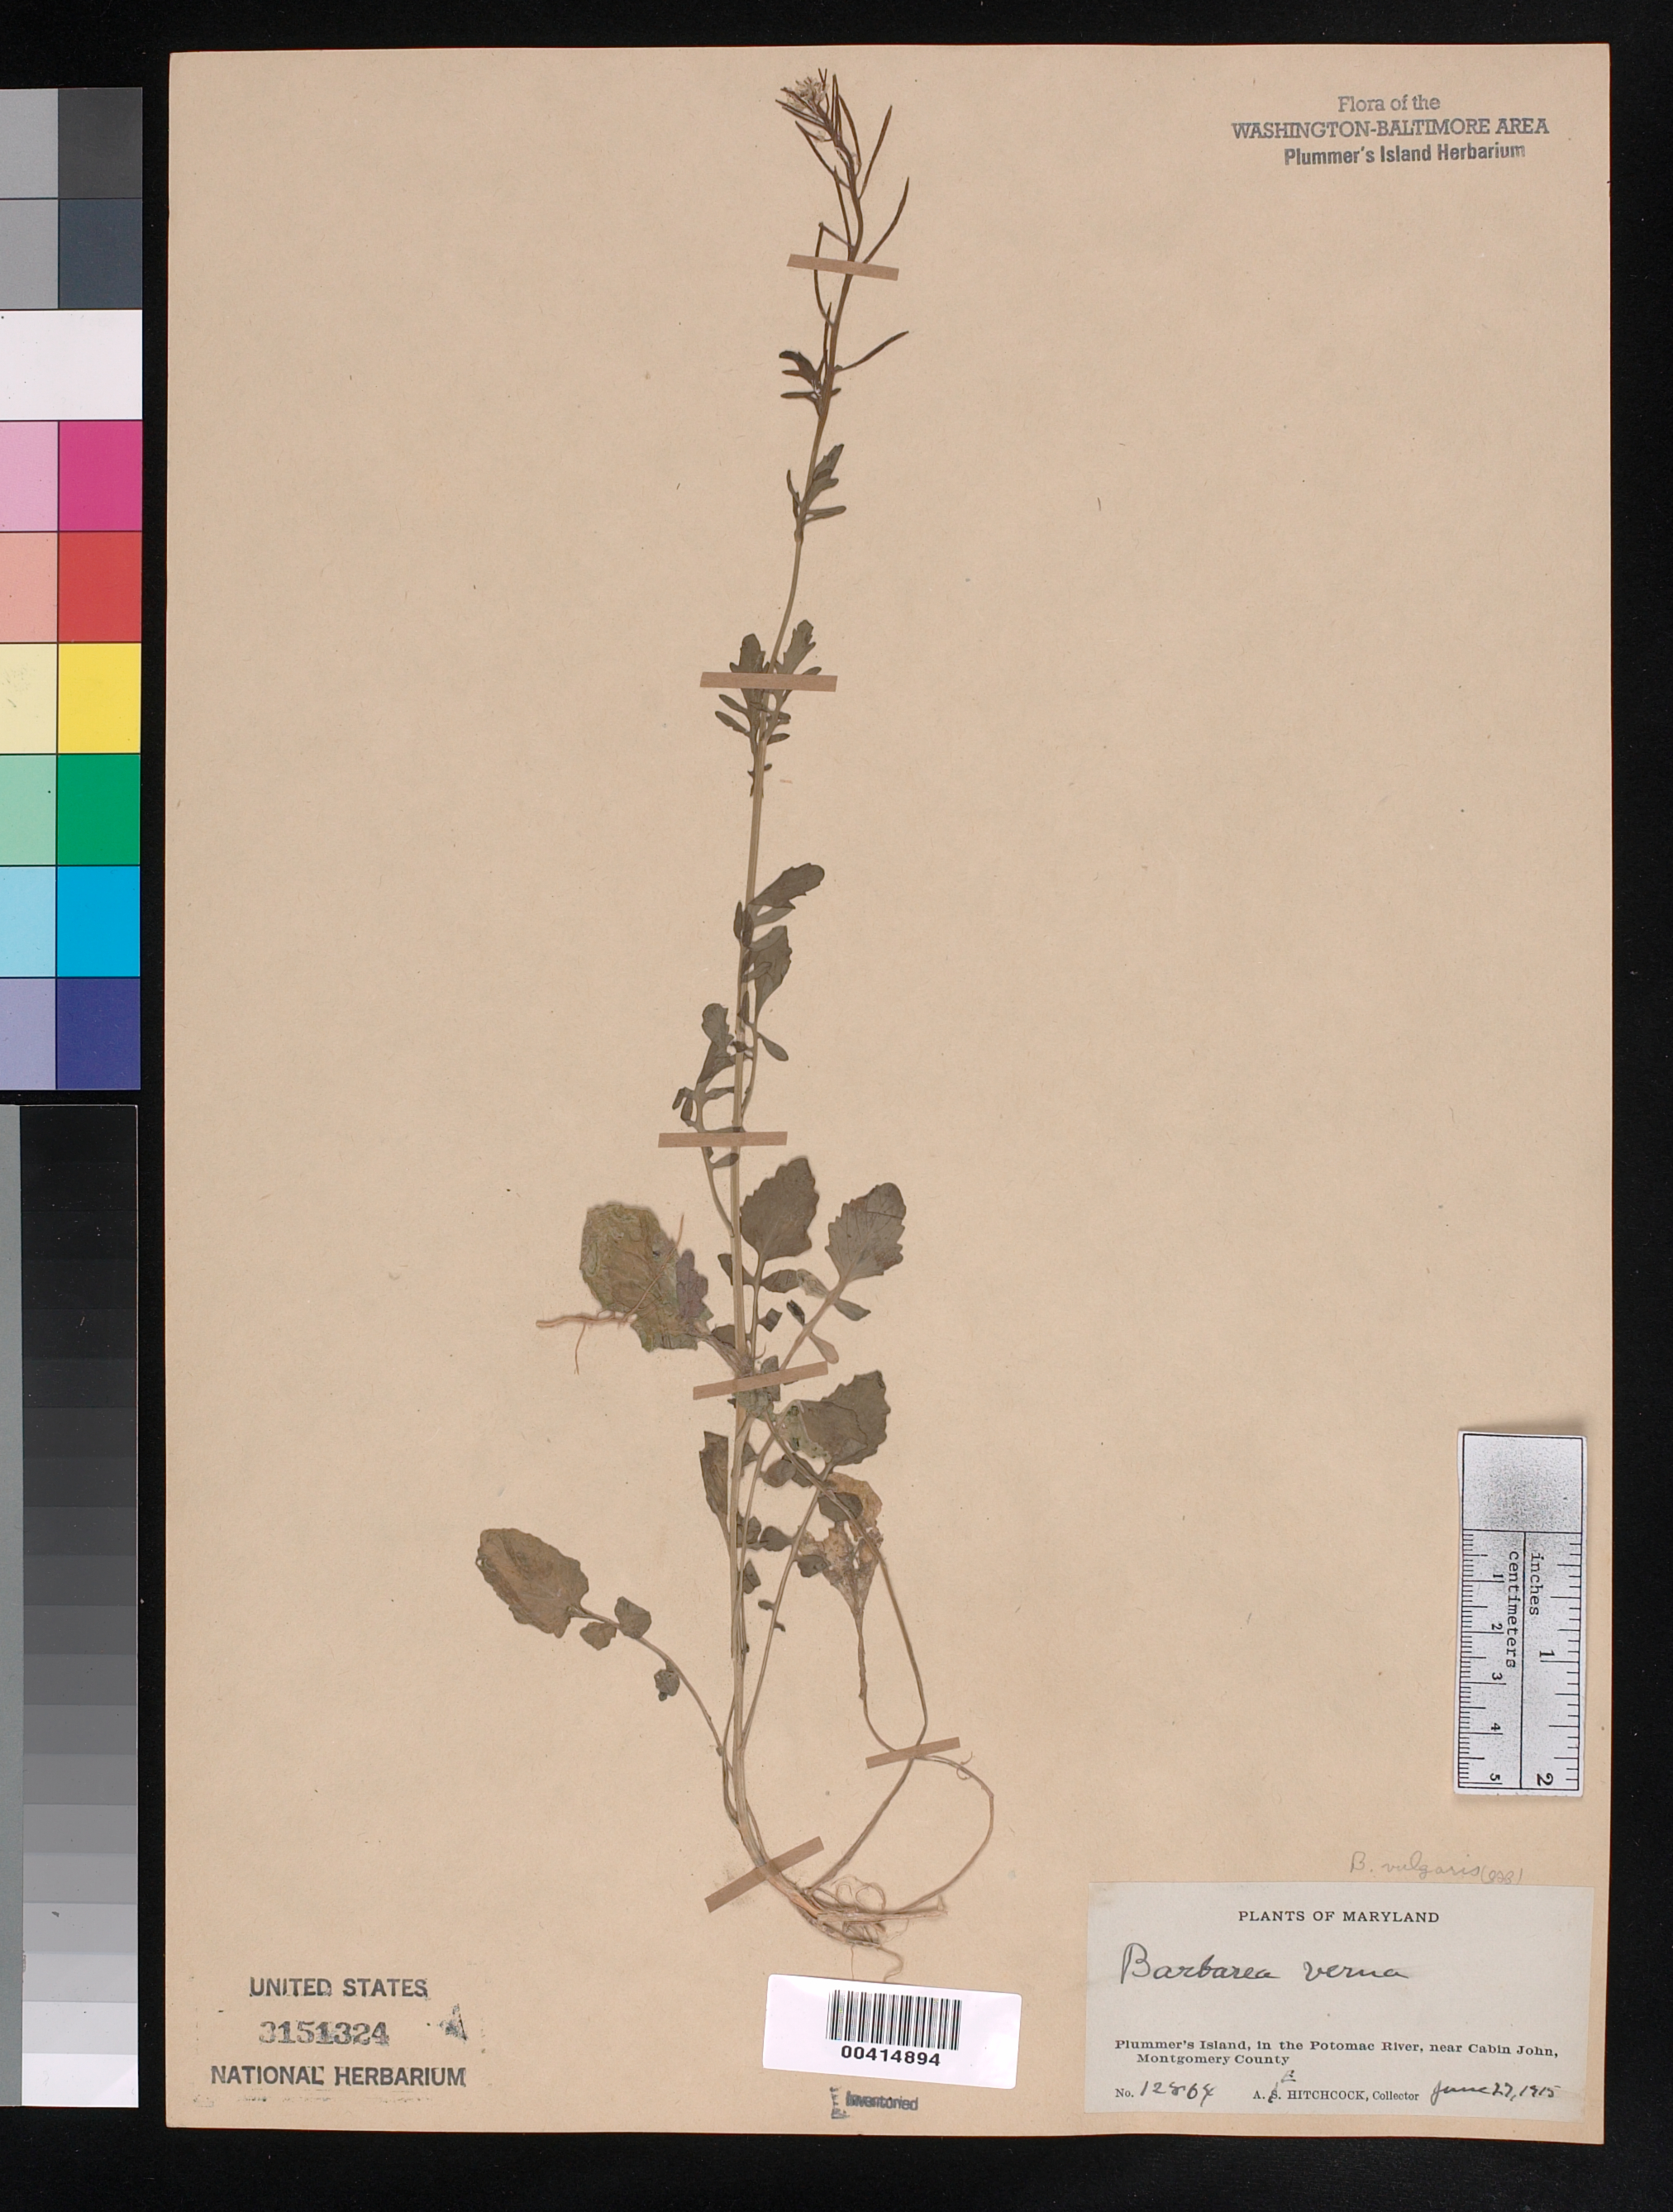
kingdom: Plantae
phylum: Tracheophyta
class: Magnoliopsida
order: Brassicales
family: Brassicaceae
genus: Barbarea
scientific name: Barbarea vulgaris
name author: W.T. Aiton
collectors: A. S. Hitchcock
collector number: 12864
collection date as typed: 27 Jun 1915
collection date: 1915-06-27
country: United States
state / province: Maryland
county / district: Montgomery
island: Plummers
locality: Plummer's Island C. & O. Canal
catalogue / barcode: US 3151324